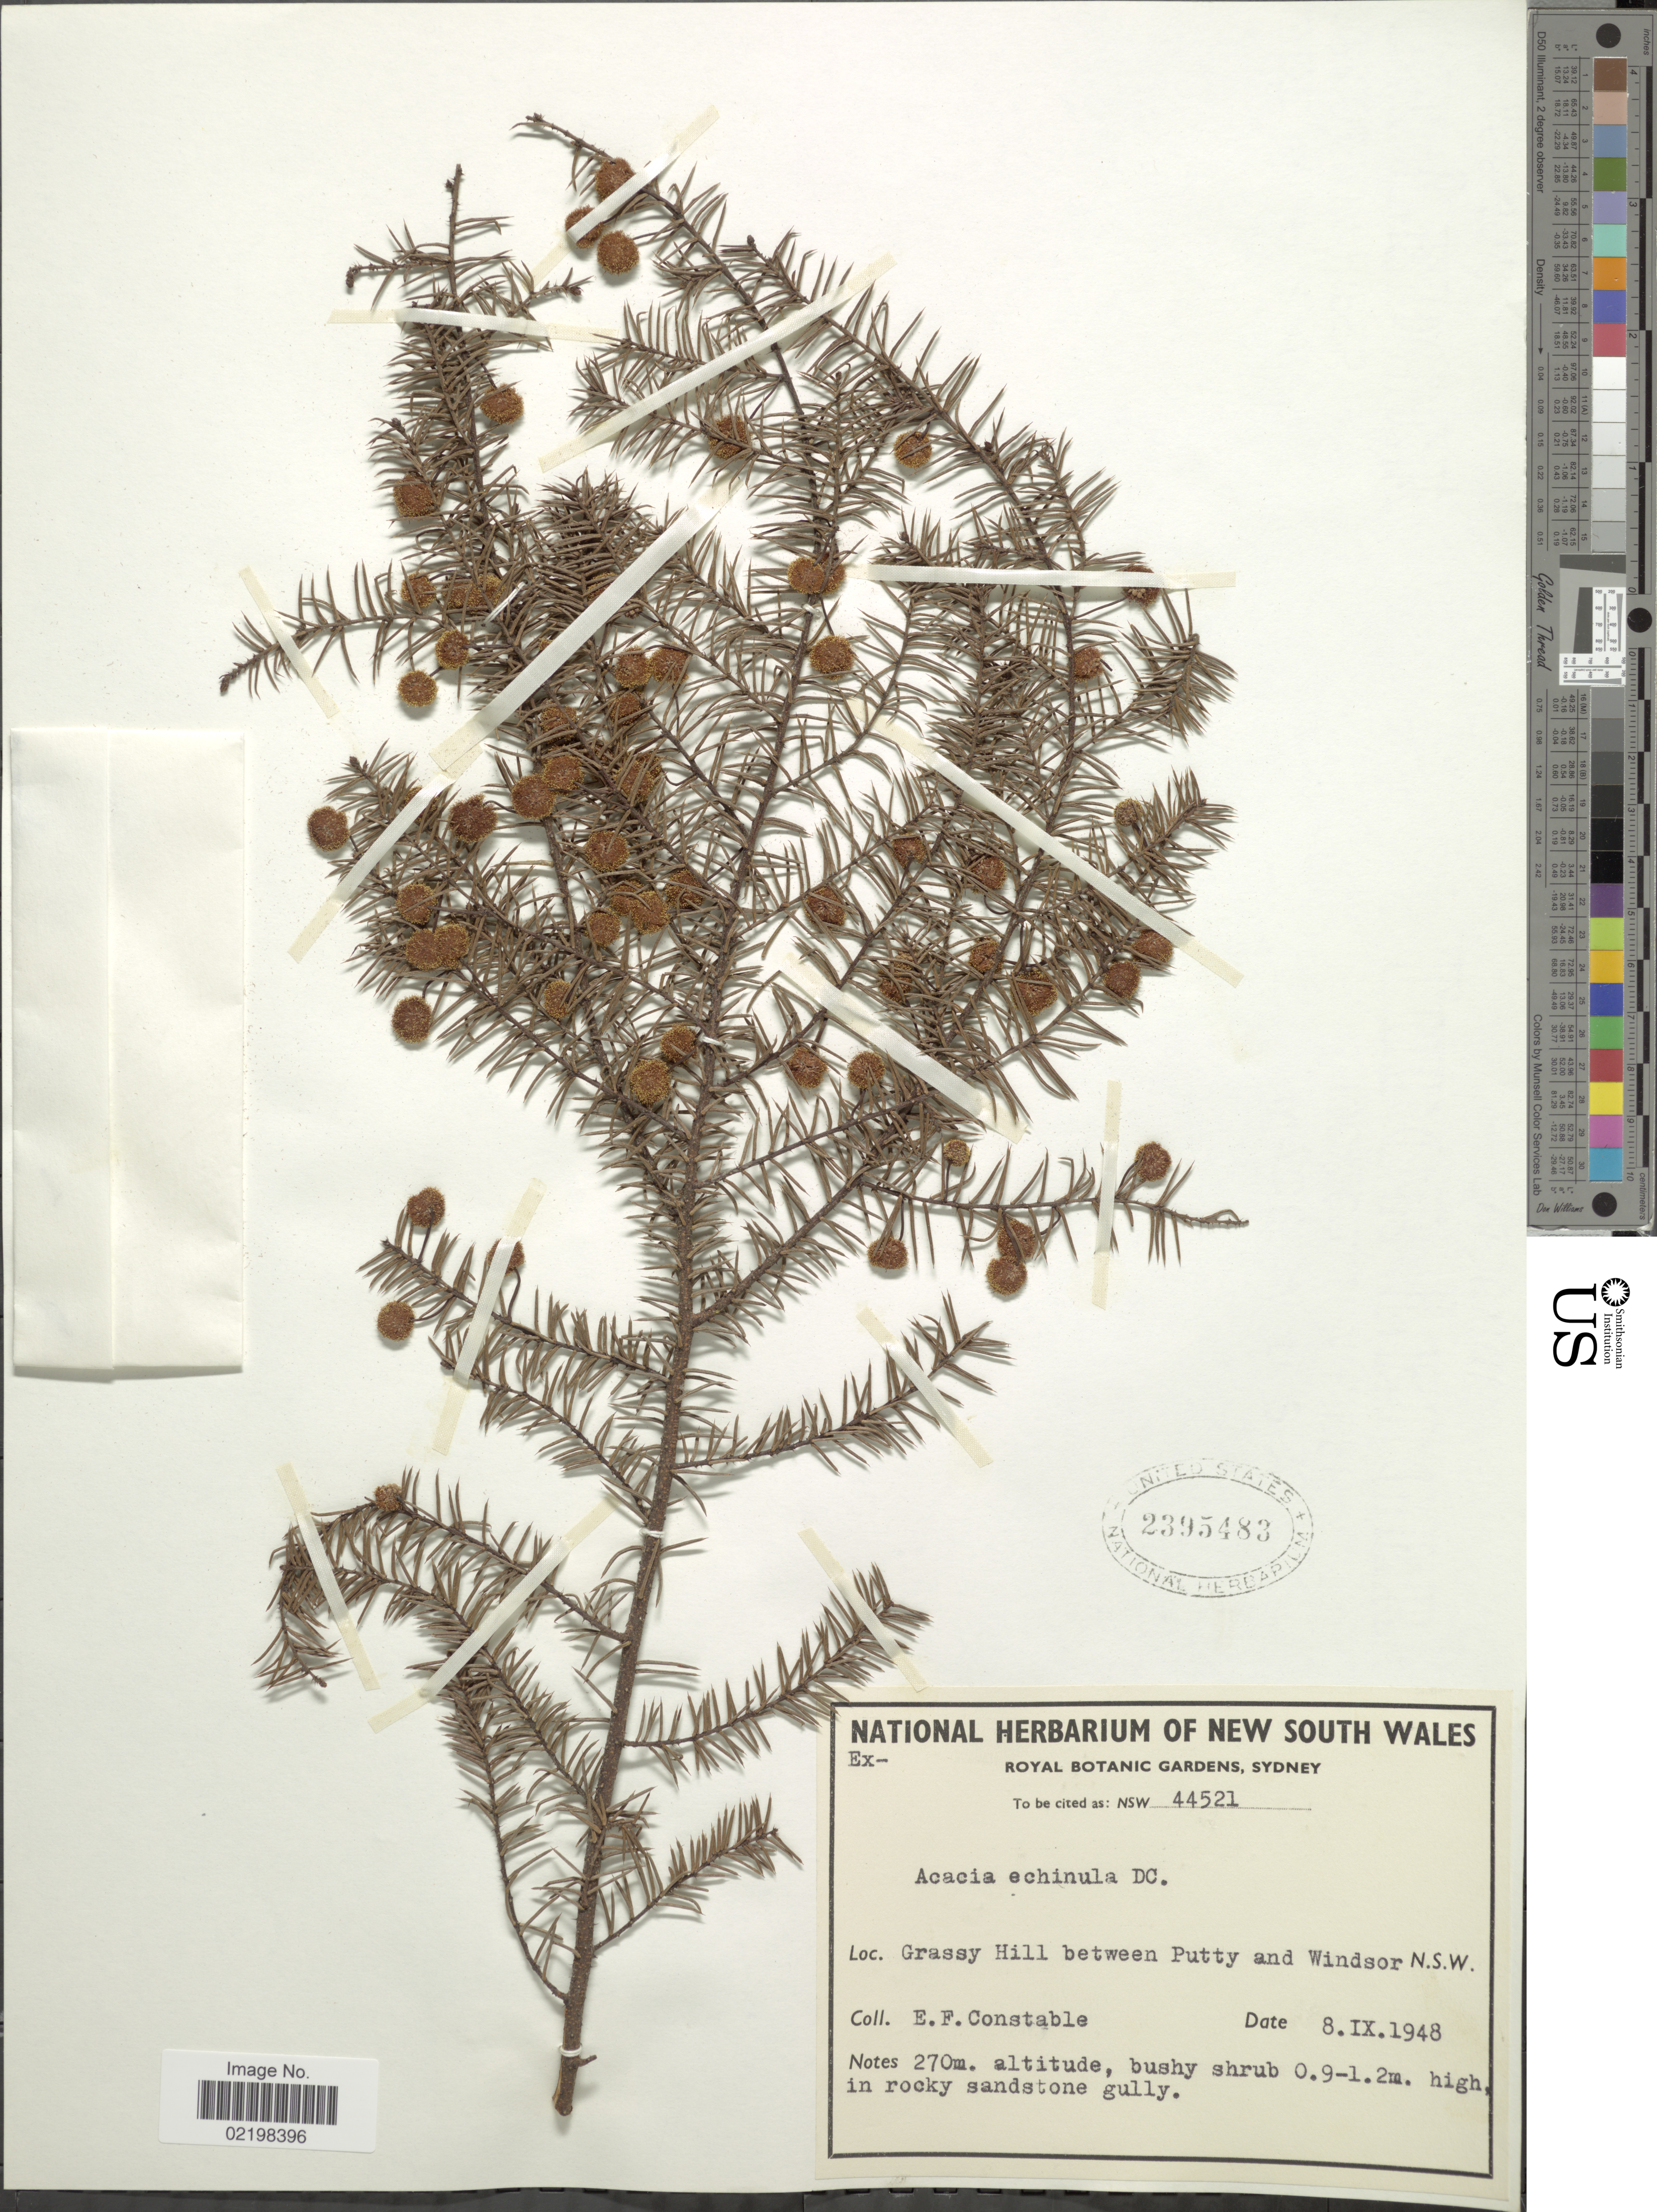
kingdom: Plantae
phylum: Tracheophyta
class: Magnoliopsida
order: Fabales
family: Fabaceae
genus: Acacia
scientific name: Acacia echinula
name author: DC.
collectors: E. F. Constable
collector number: NSW 44521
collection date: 1948-09-08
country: Australia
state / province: New South Wales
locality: N.S.W. Grassy Hill between Putty and Windsor.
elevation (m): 270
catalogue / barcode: US 2395483